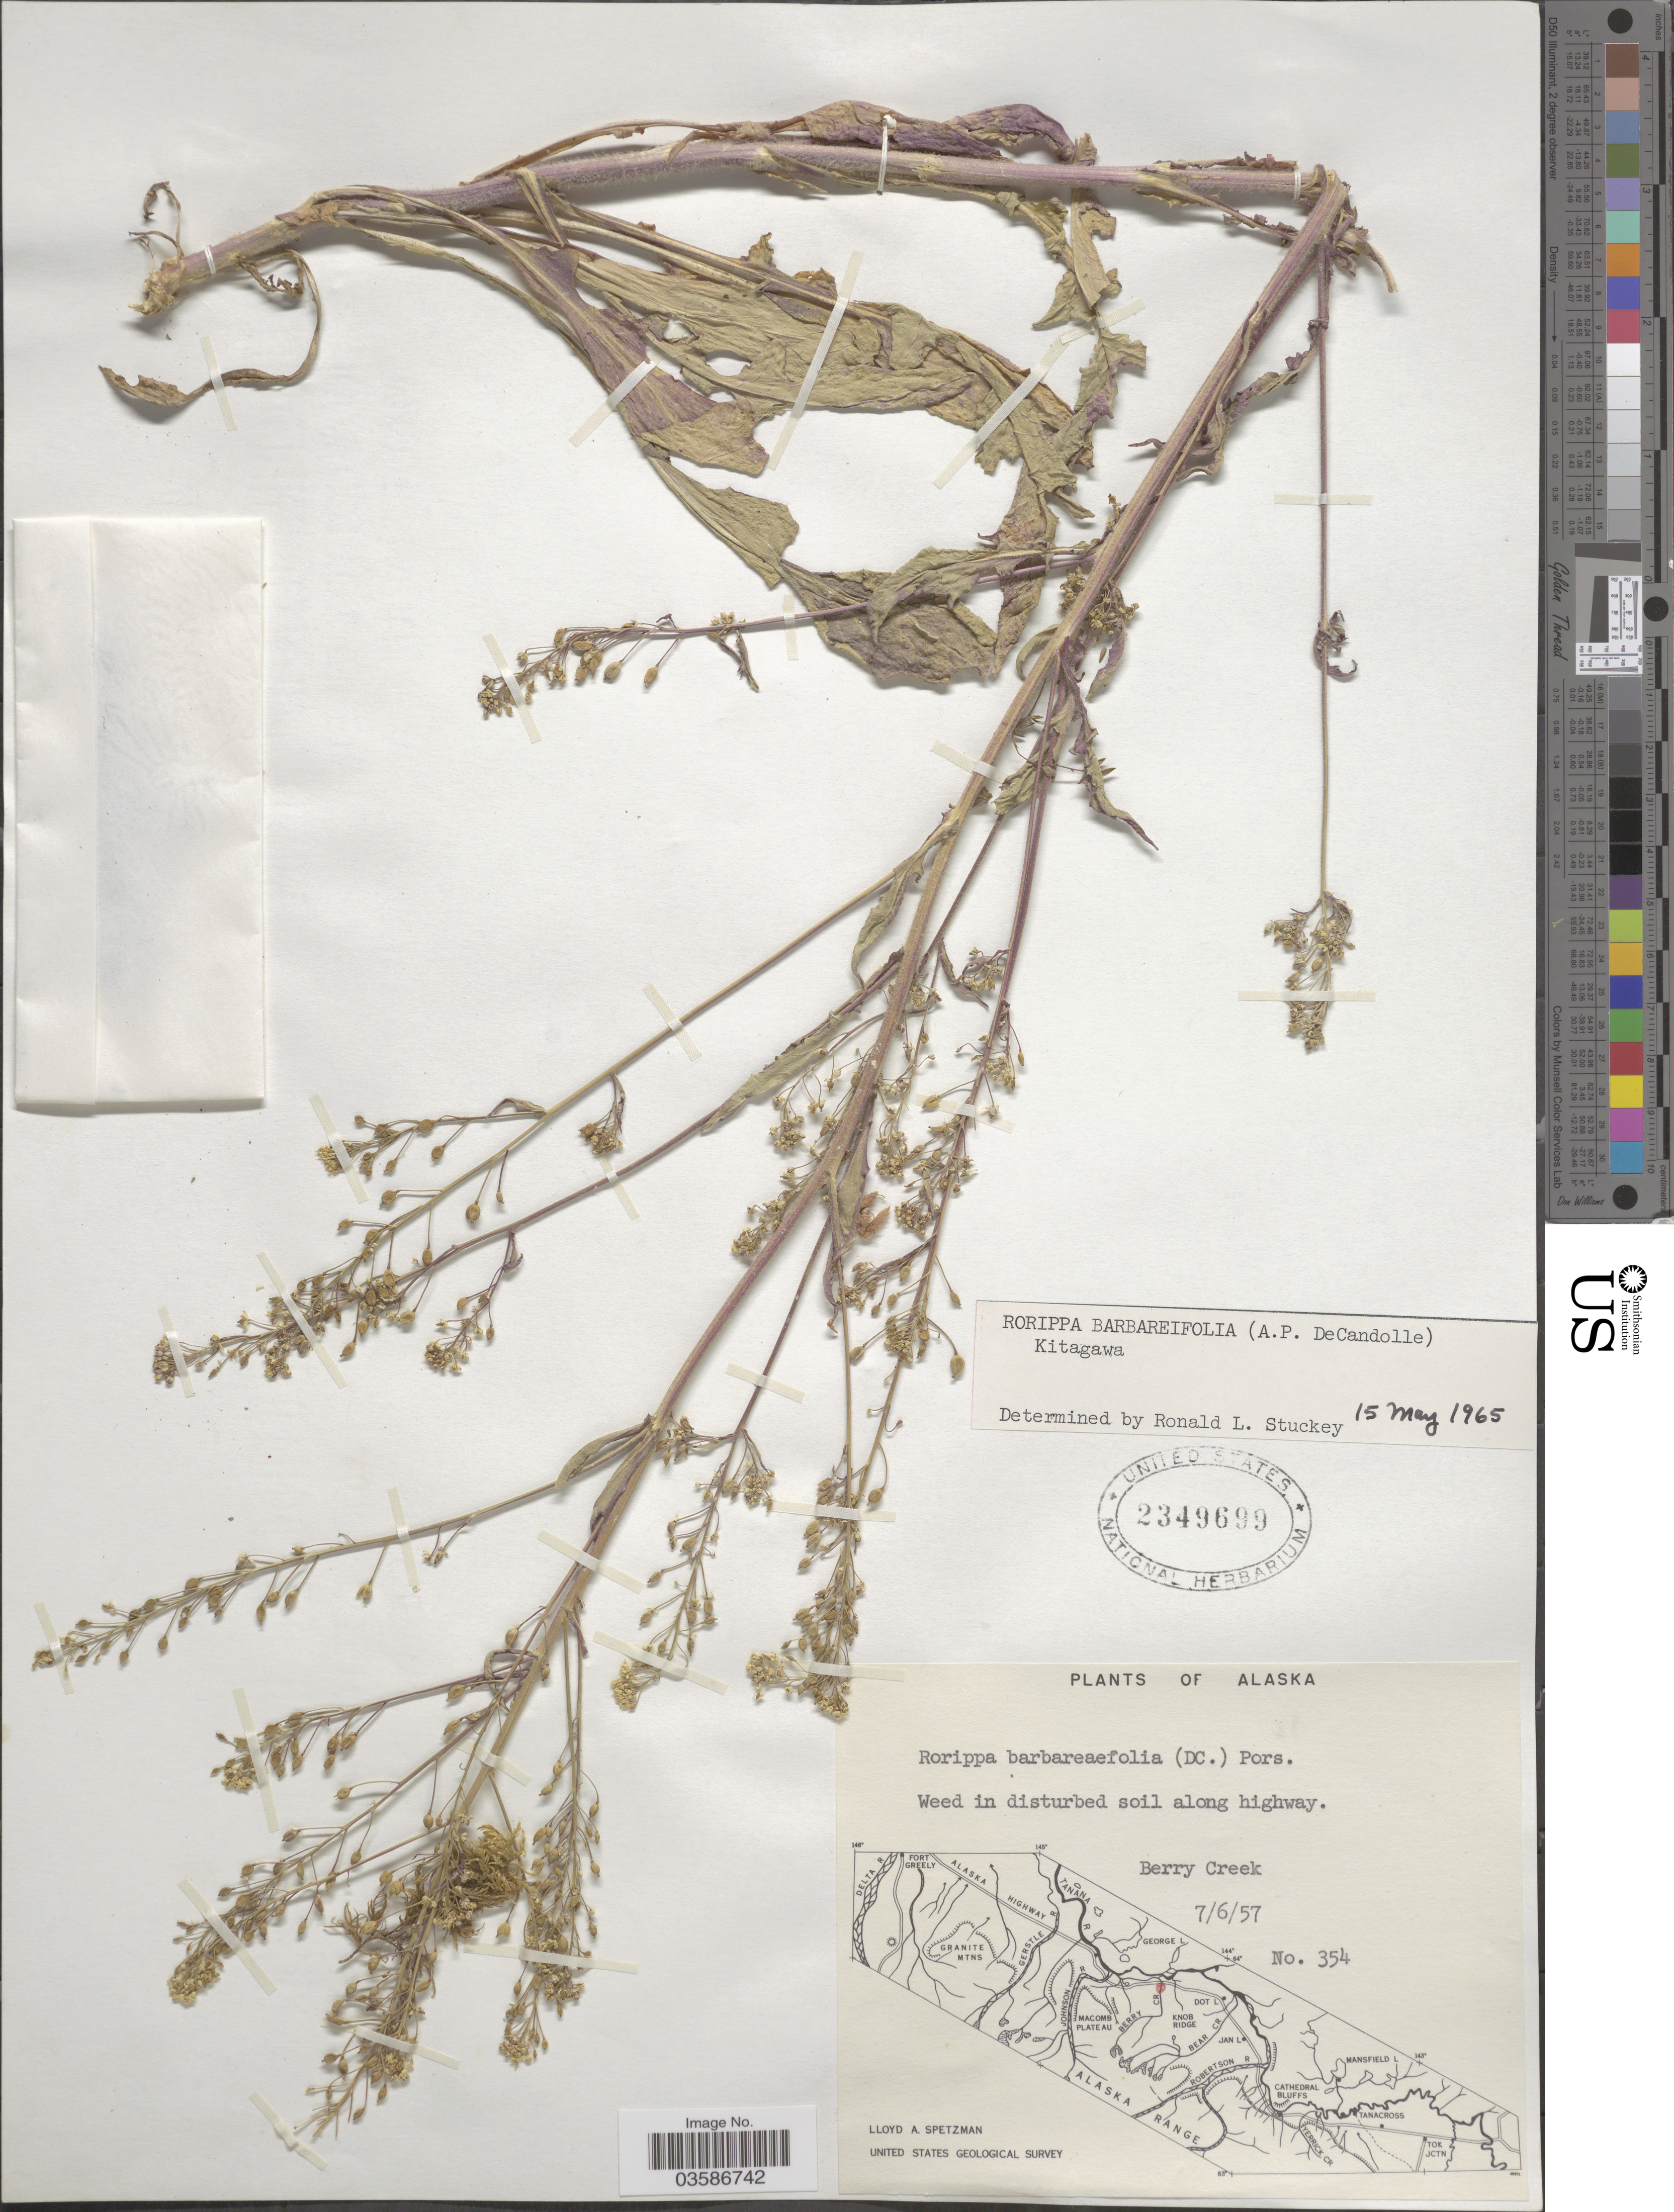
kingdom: Plantae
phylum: Tracheophyta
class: Magnoliopsida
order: Brassicales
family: Brassicaceae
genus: Rorippa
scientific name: Rorippa barbareifolia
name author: (DC.) Kitag.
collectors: L. Spetzman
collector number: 354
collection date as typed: Transcribed d/m/y: 6/7/57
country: United States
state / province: Alaska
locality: Berry Creek.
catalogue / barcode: US 2349699